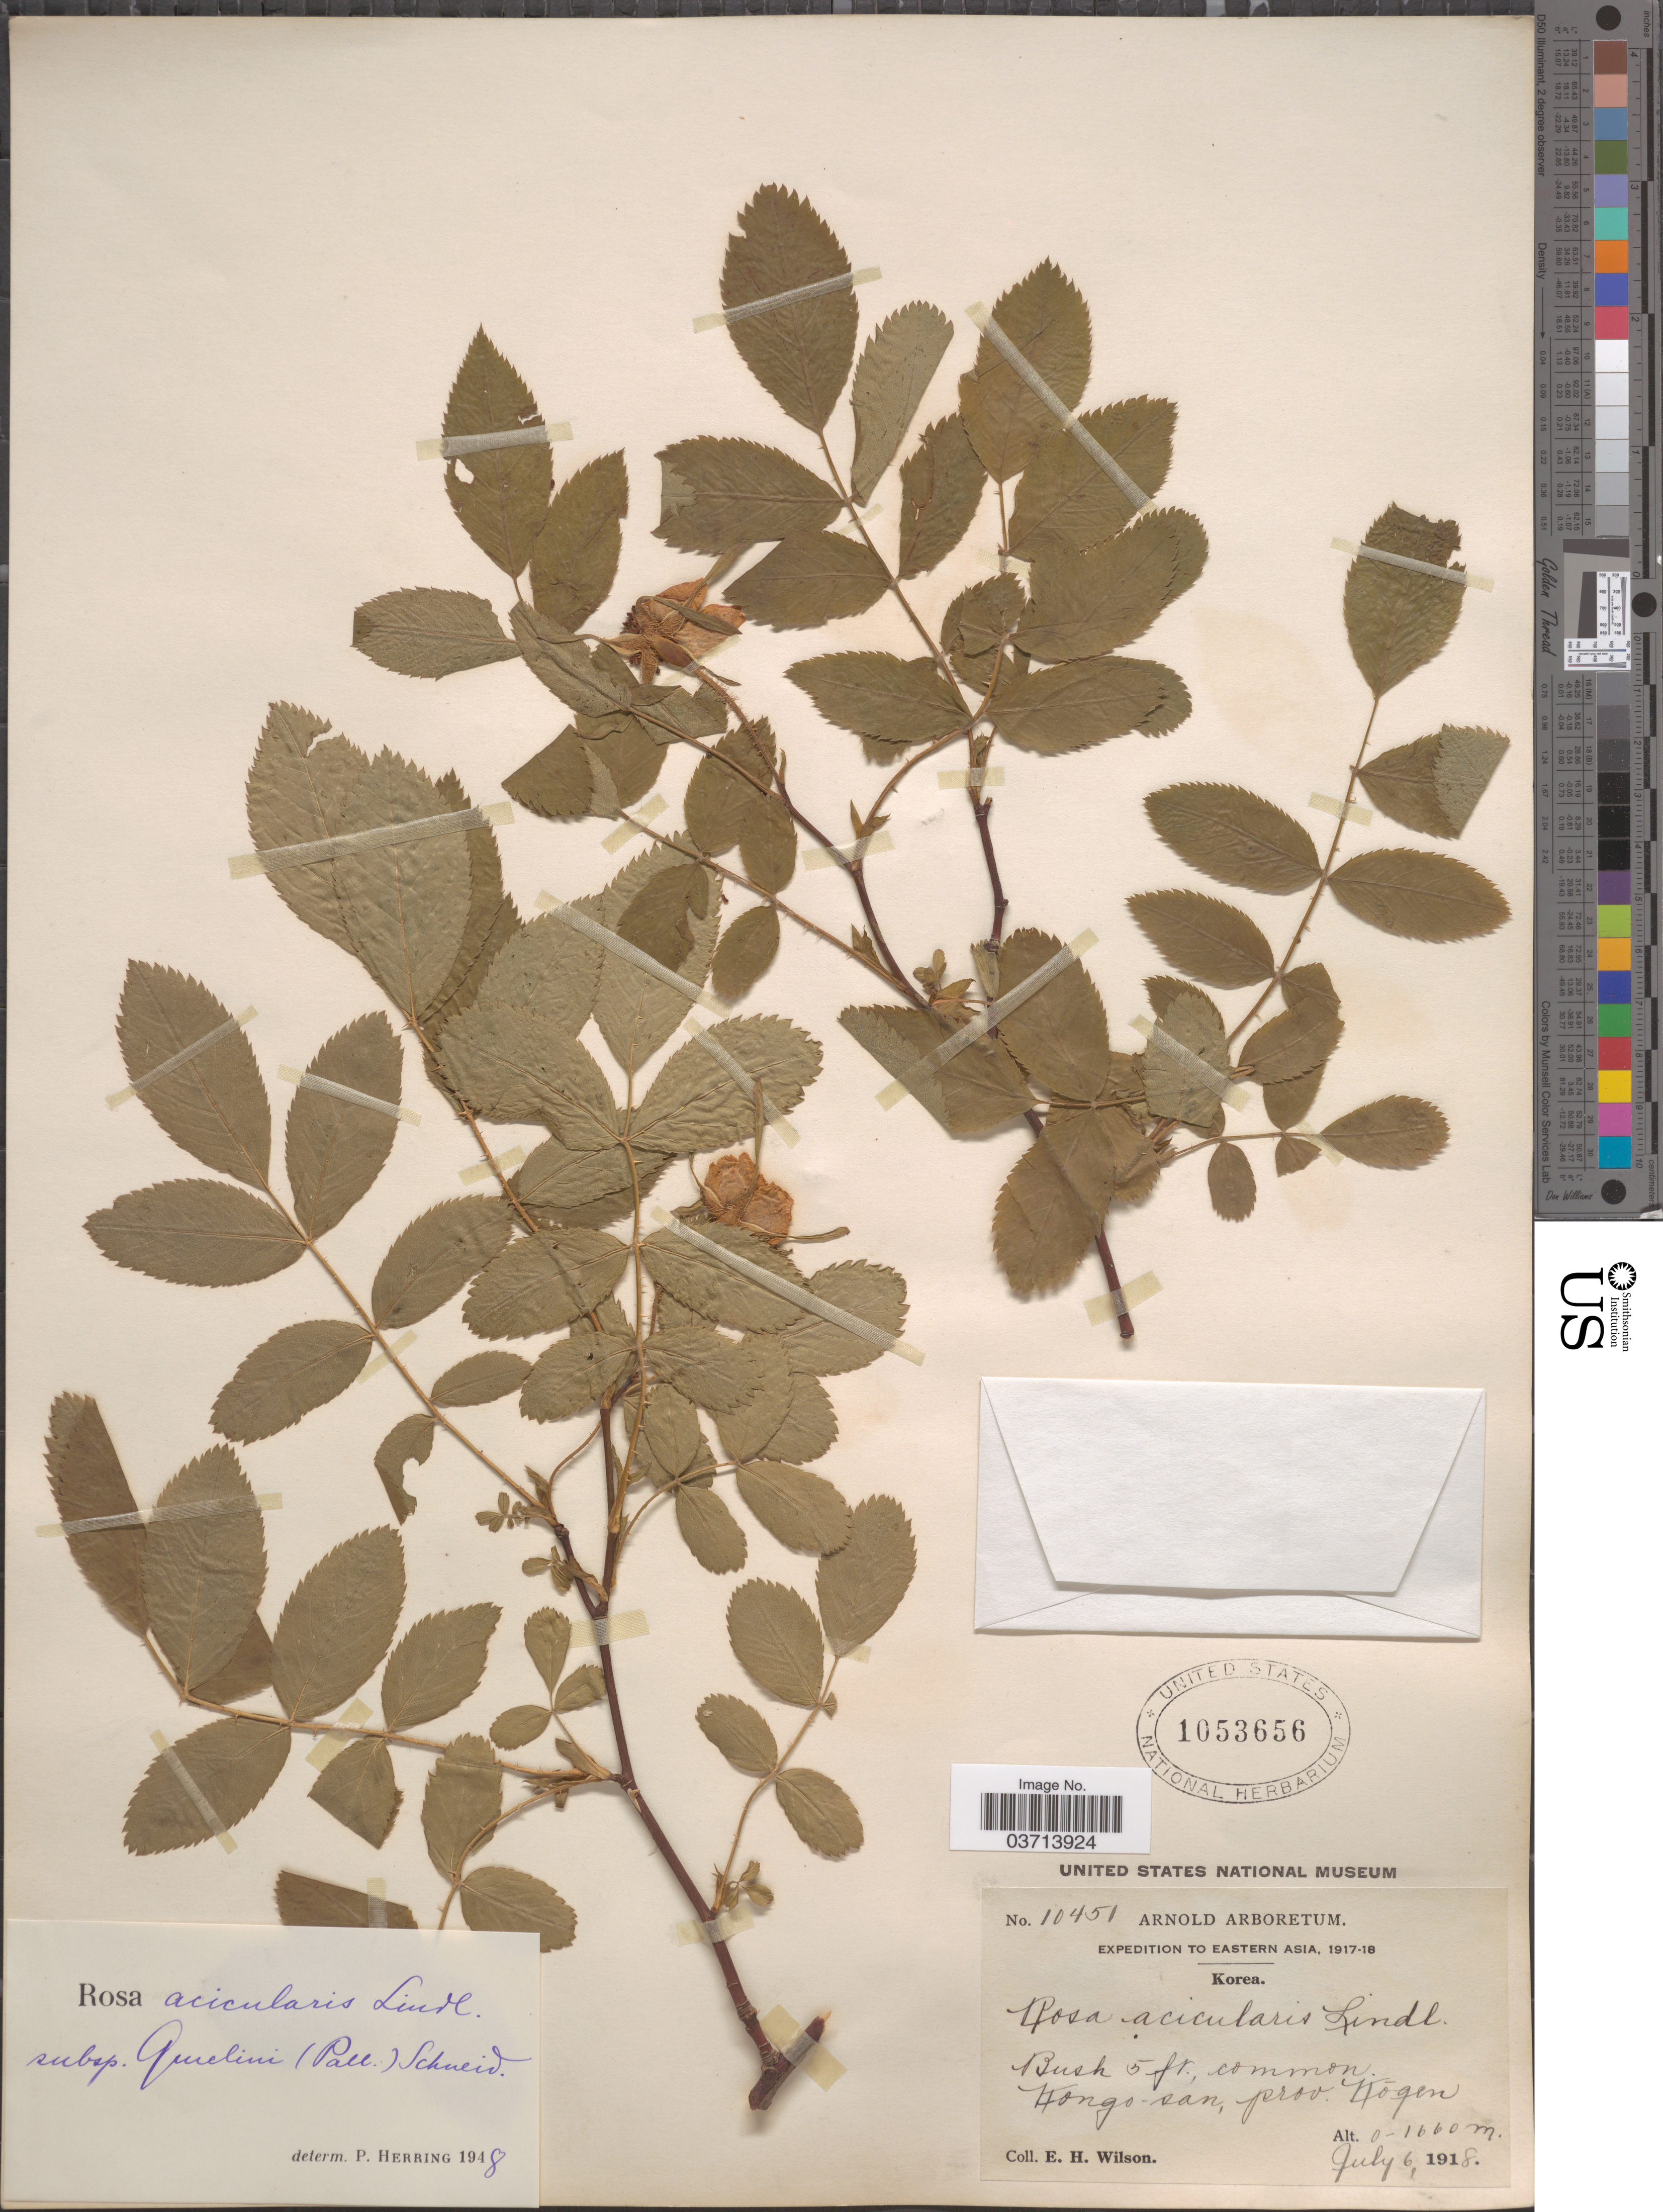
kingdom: Plantae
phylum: Tracheophyta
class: Magnoliopsida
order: Rosales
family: Rosaceae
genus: Rosa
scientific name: Rosa acicularis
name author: Lindl.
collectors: E. Wilson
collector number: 10451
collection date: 1918-07-06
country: North Korea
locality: Korea. Kongo-san, prov. Kógen.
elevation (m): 0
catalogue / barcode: US 1053656